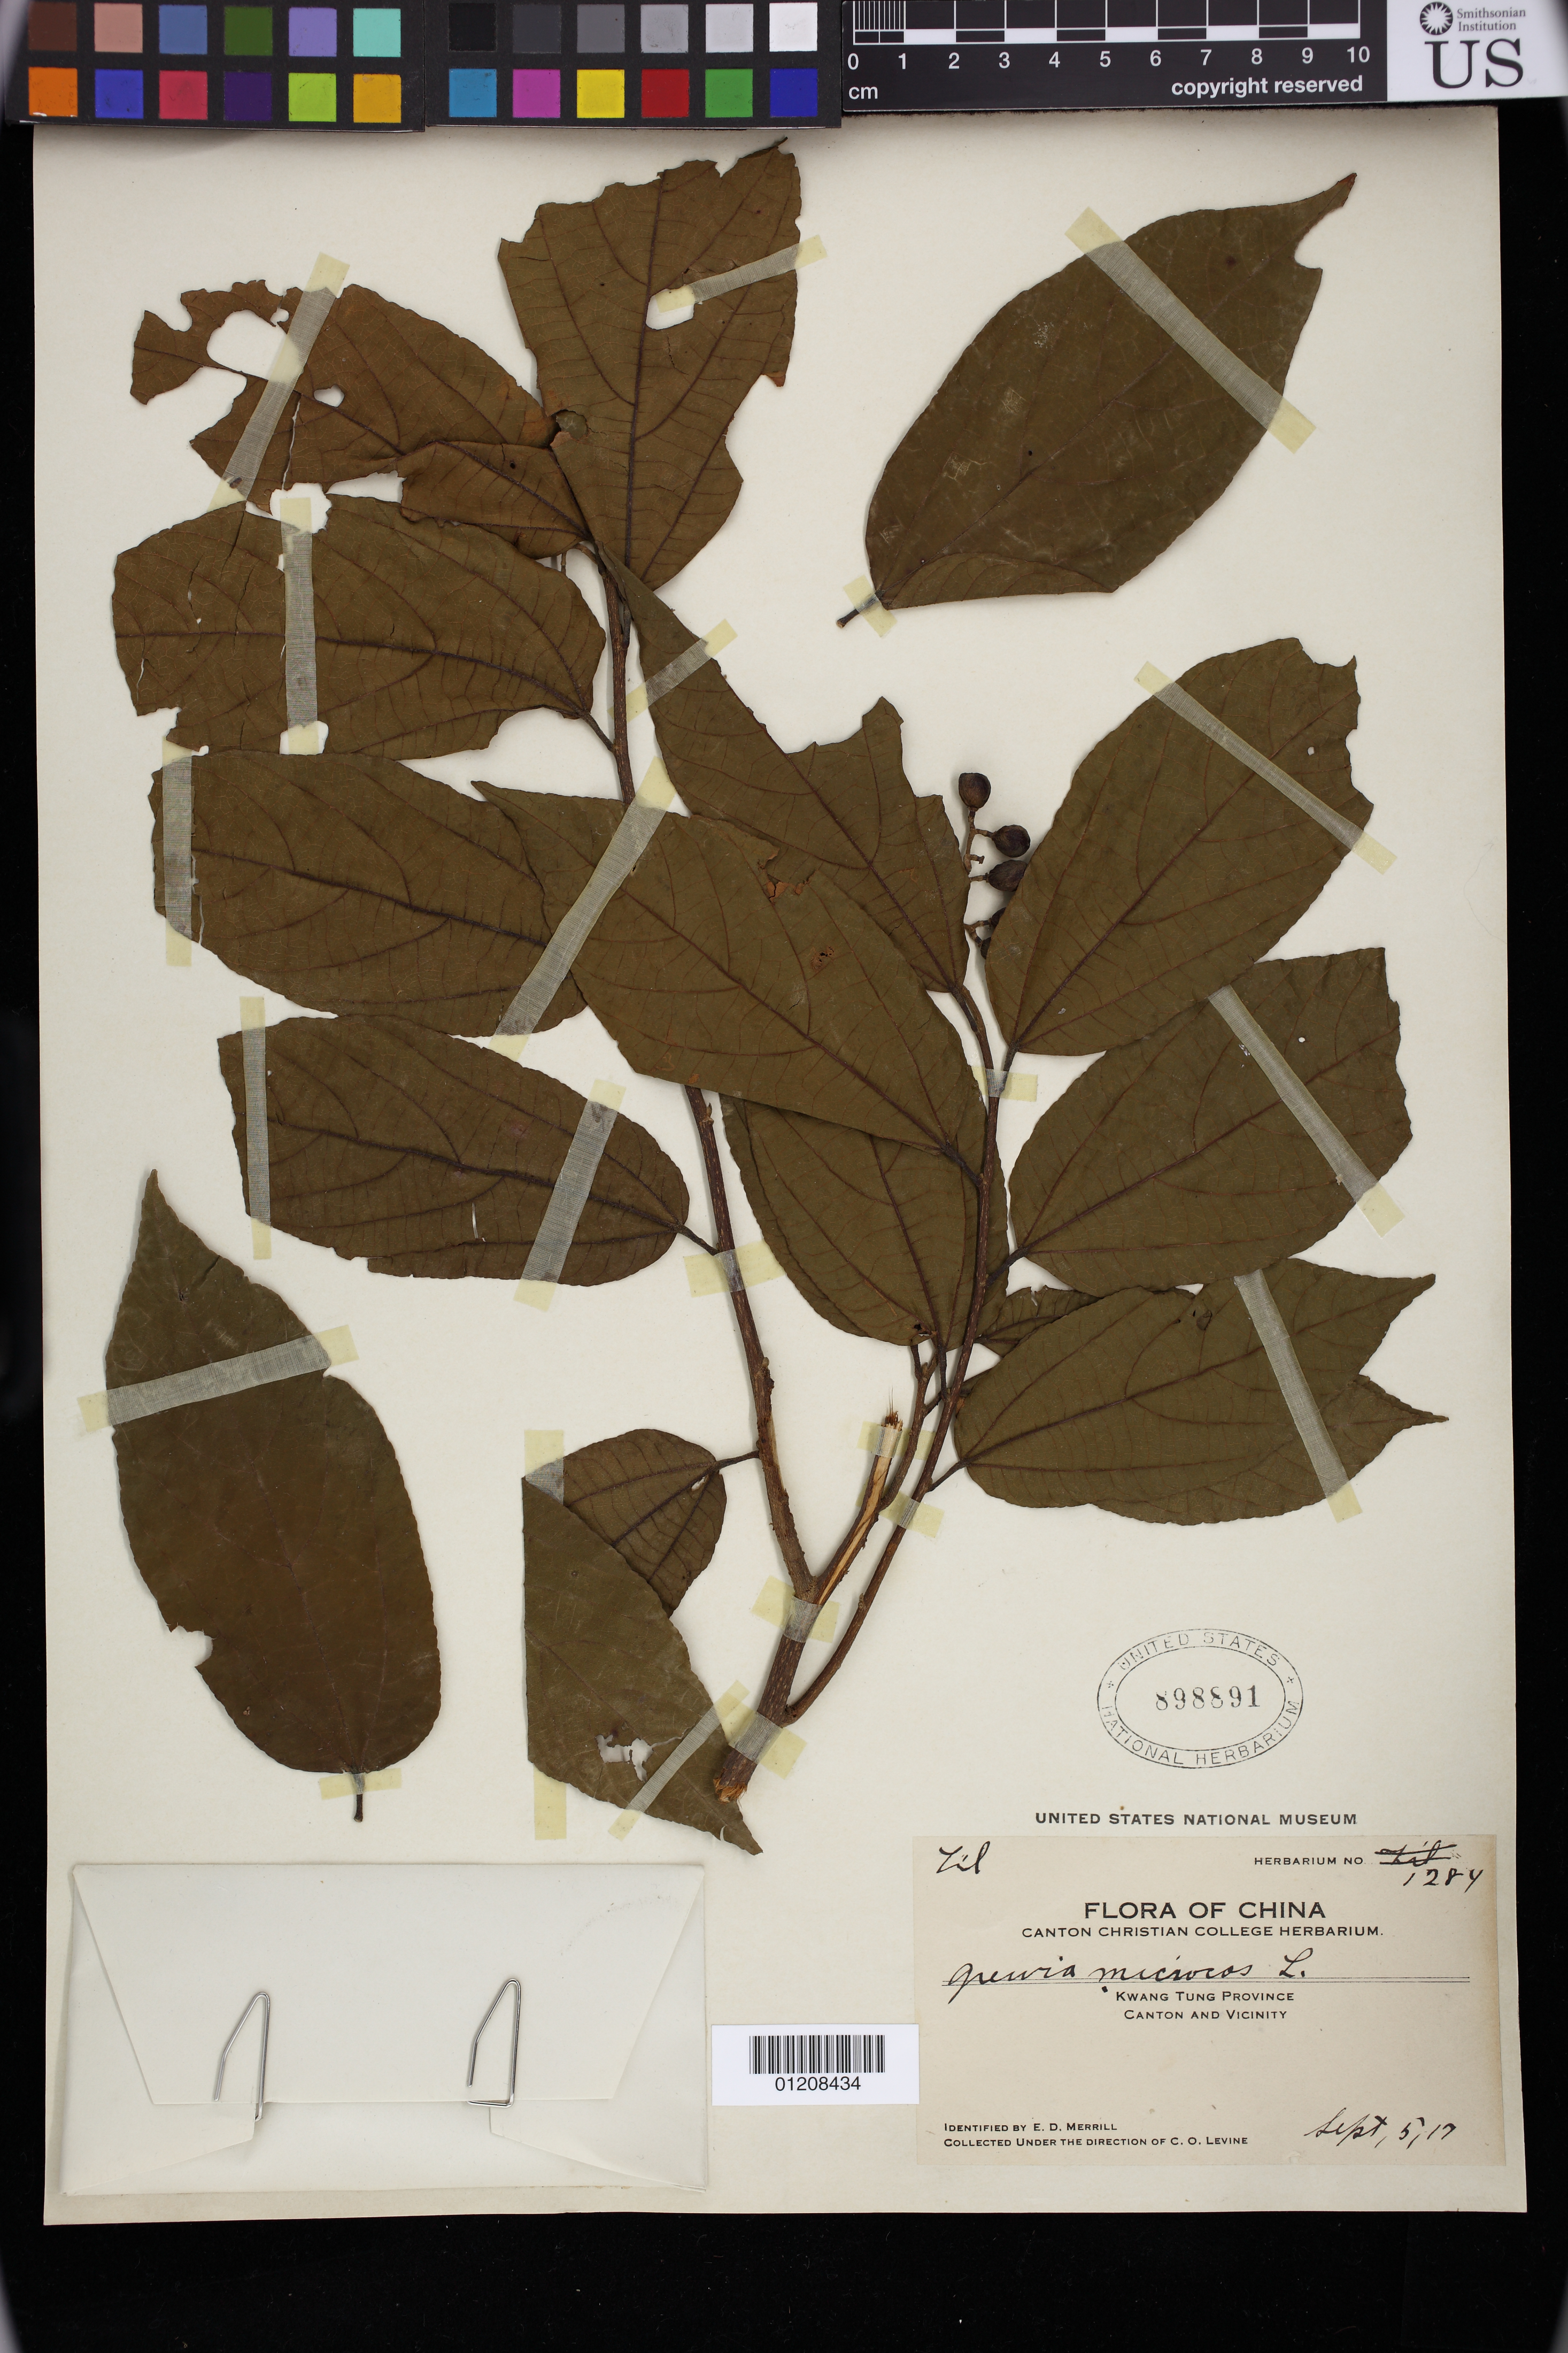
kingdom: Plantae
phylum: Tracheophyta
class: Magnoliopsida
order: Malvales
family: Malvaceae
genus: Microcos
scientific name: Microcos paniculata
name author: L.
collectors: C. O. Levine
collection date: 1917-09-05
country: China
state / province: Guangdong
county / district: Guangzhou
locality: Guangzhou (old name Canton) and vicinity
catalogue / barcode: US 898891